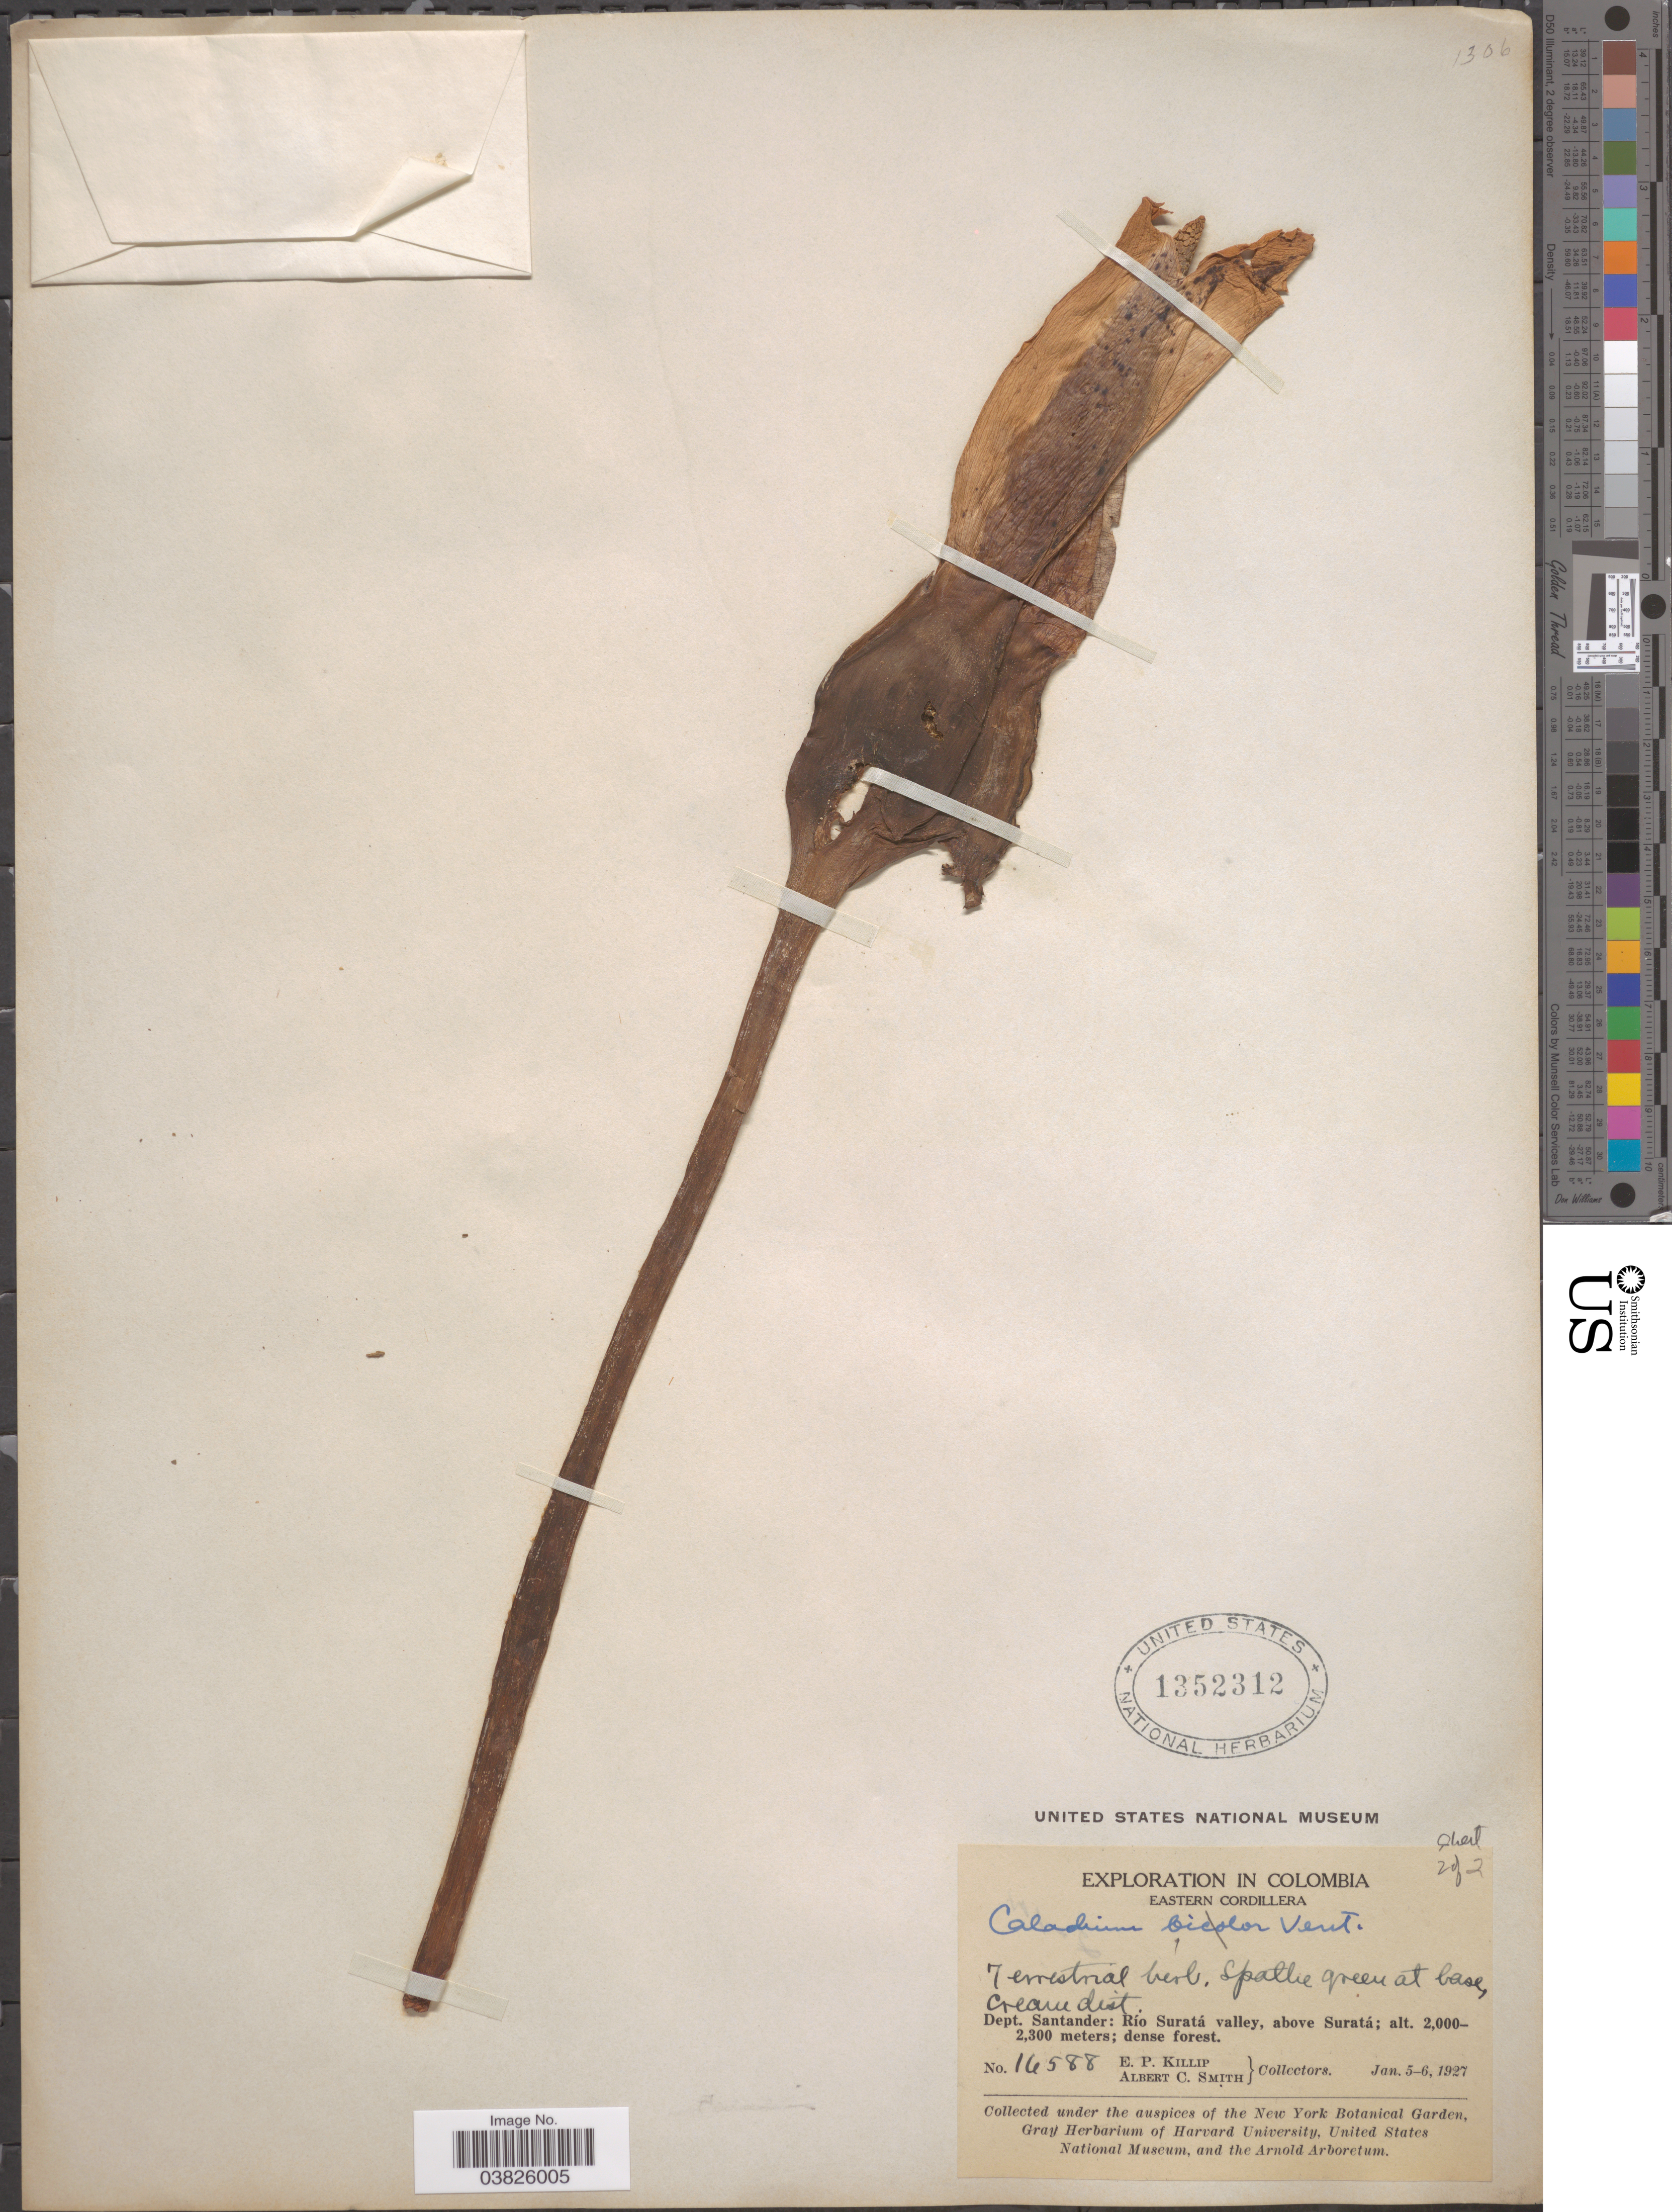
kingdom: Plantae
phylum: Tracheophyta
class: Liliopsida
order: Alismatales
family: Araceae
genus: Xanthosoma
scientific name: Xanthosoma peltatum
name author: G.S. Bunting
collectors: E. P. Killip & A. C. Smith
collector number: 16588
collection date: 1927-01-05/1927-01-06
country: Colombia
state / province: Santander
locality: Eastern Cordillera. Dept. Santander: Río Suratá valley, above Suratá.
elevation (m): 2000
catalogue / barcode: US 1352312